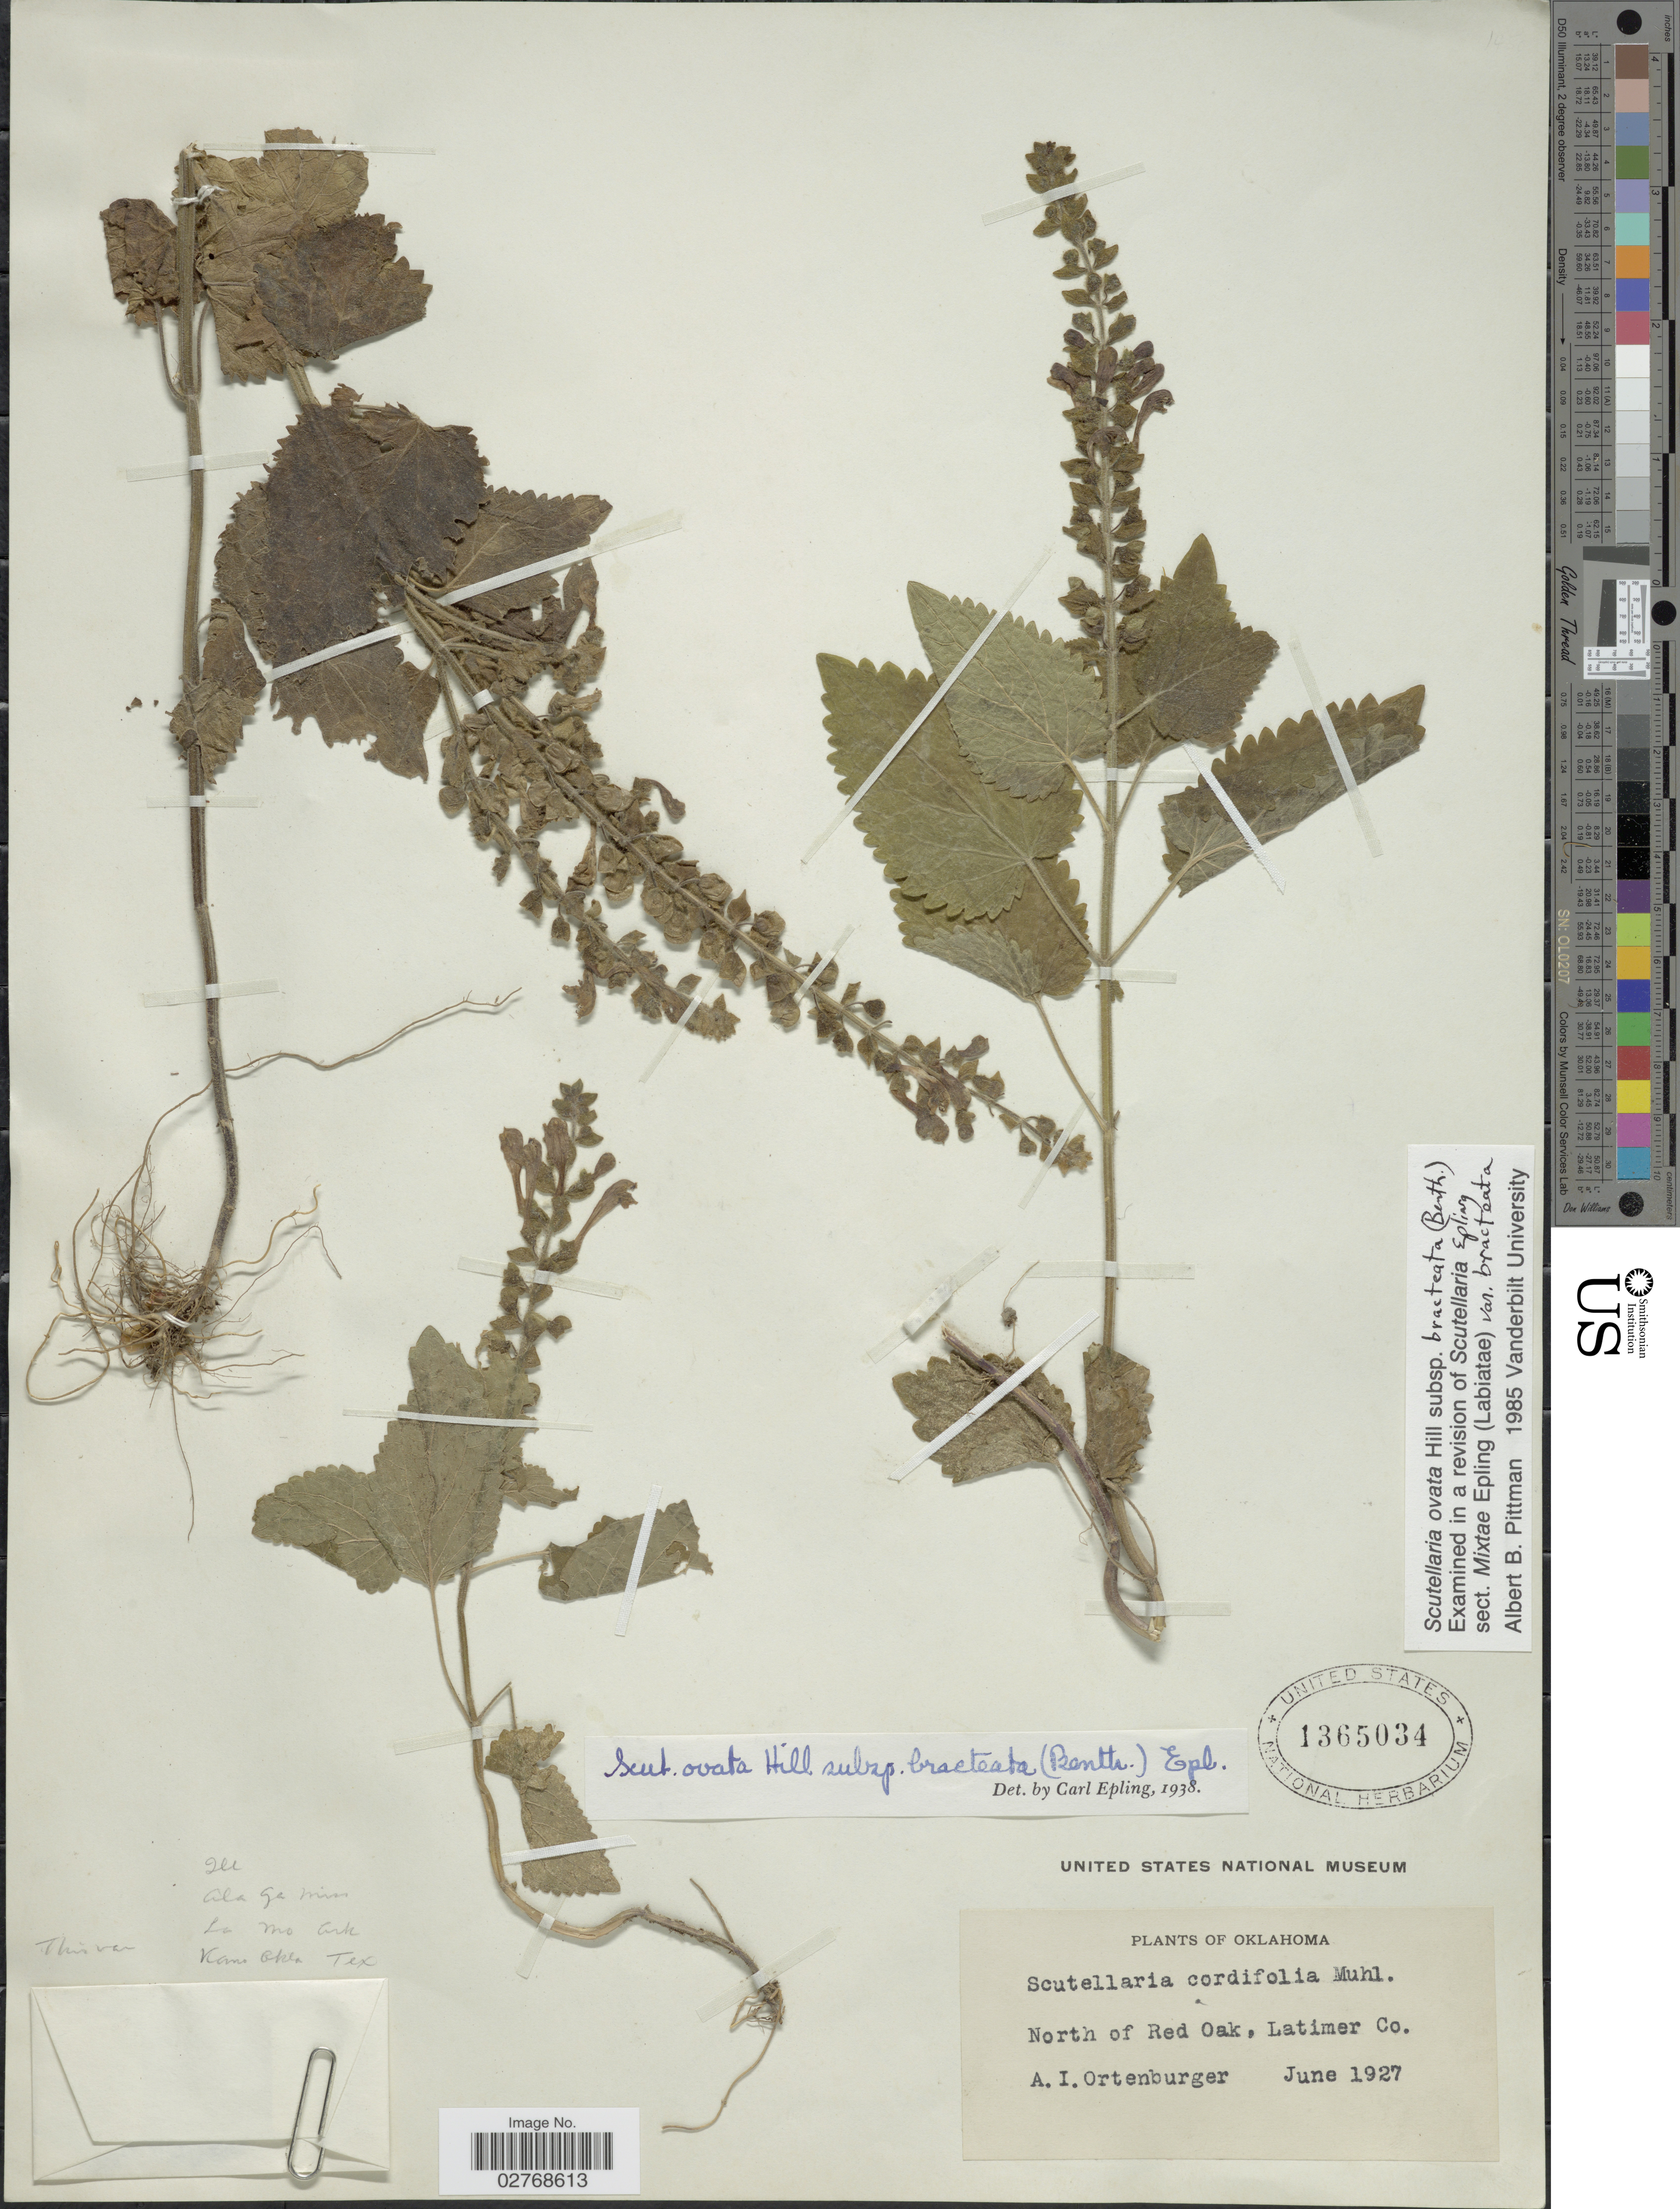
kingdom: Plantae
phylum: Tracheophyta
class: Magnoliopsida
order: Lamiales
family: Lamiaceae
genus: Scutellaria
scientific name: Scutellaria ovata subsp. bracteata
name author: (Benth.) Epling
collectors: A. Ortenburger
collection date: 1927-06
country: United States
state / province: Oklahoma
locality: North of Red Oak, Latimer Co.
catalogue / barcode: US 1365034